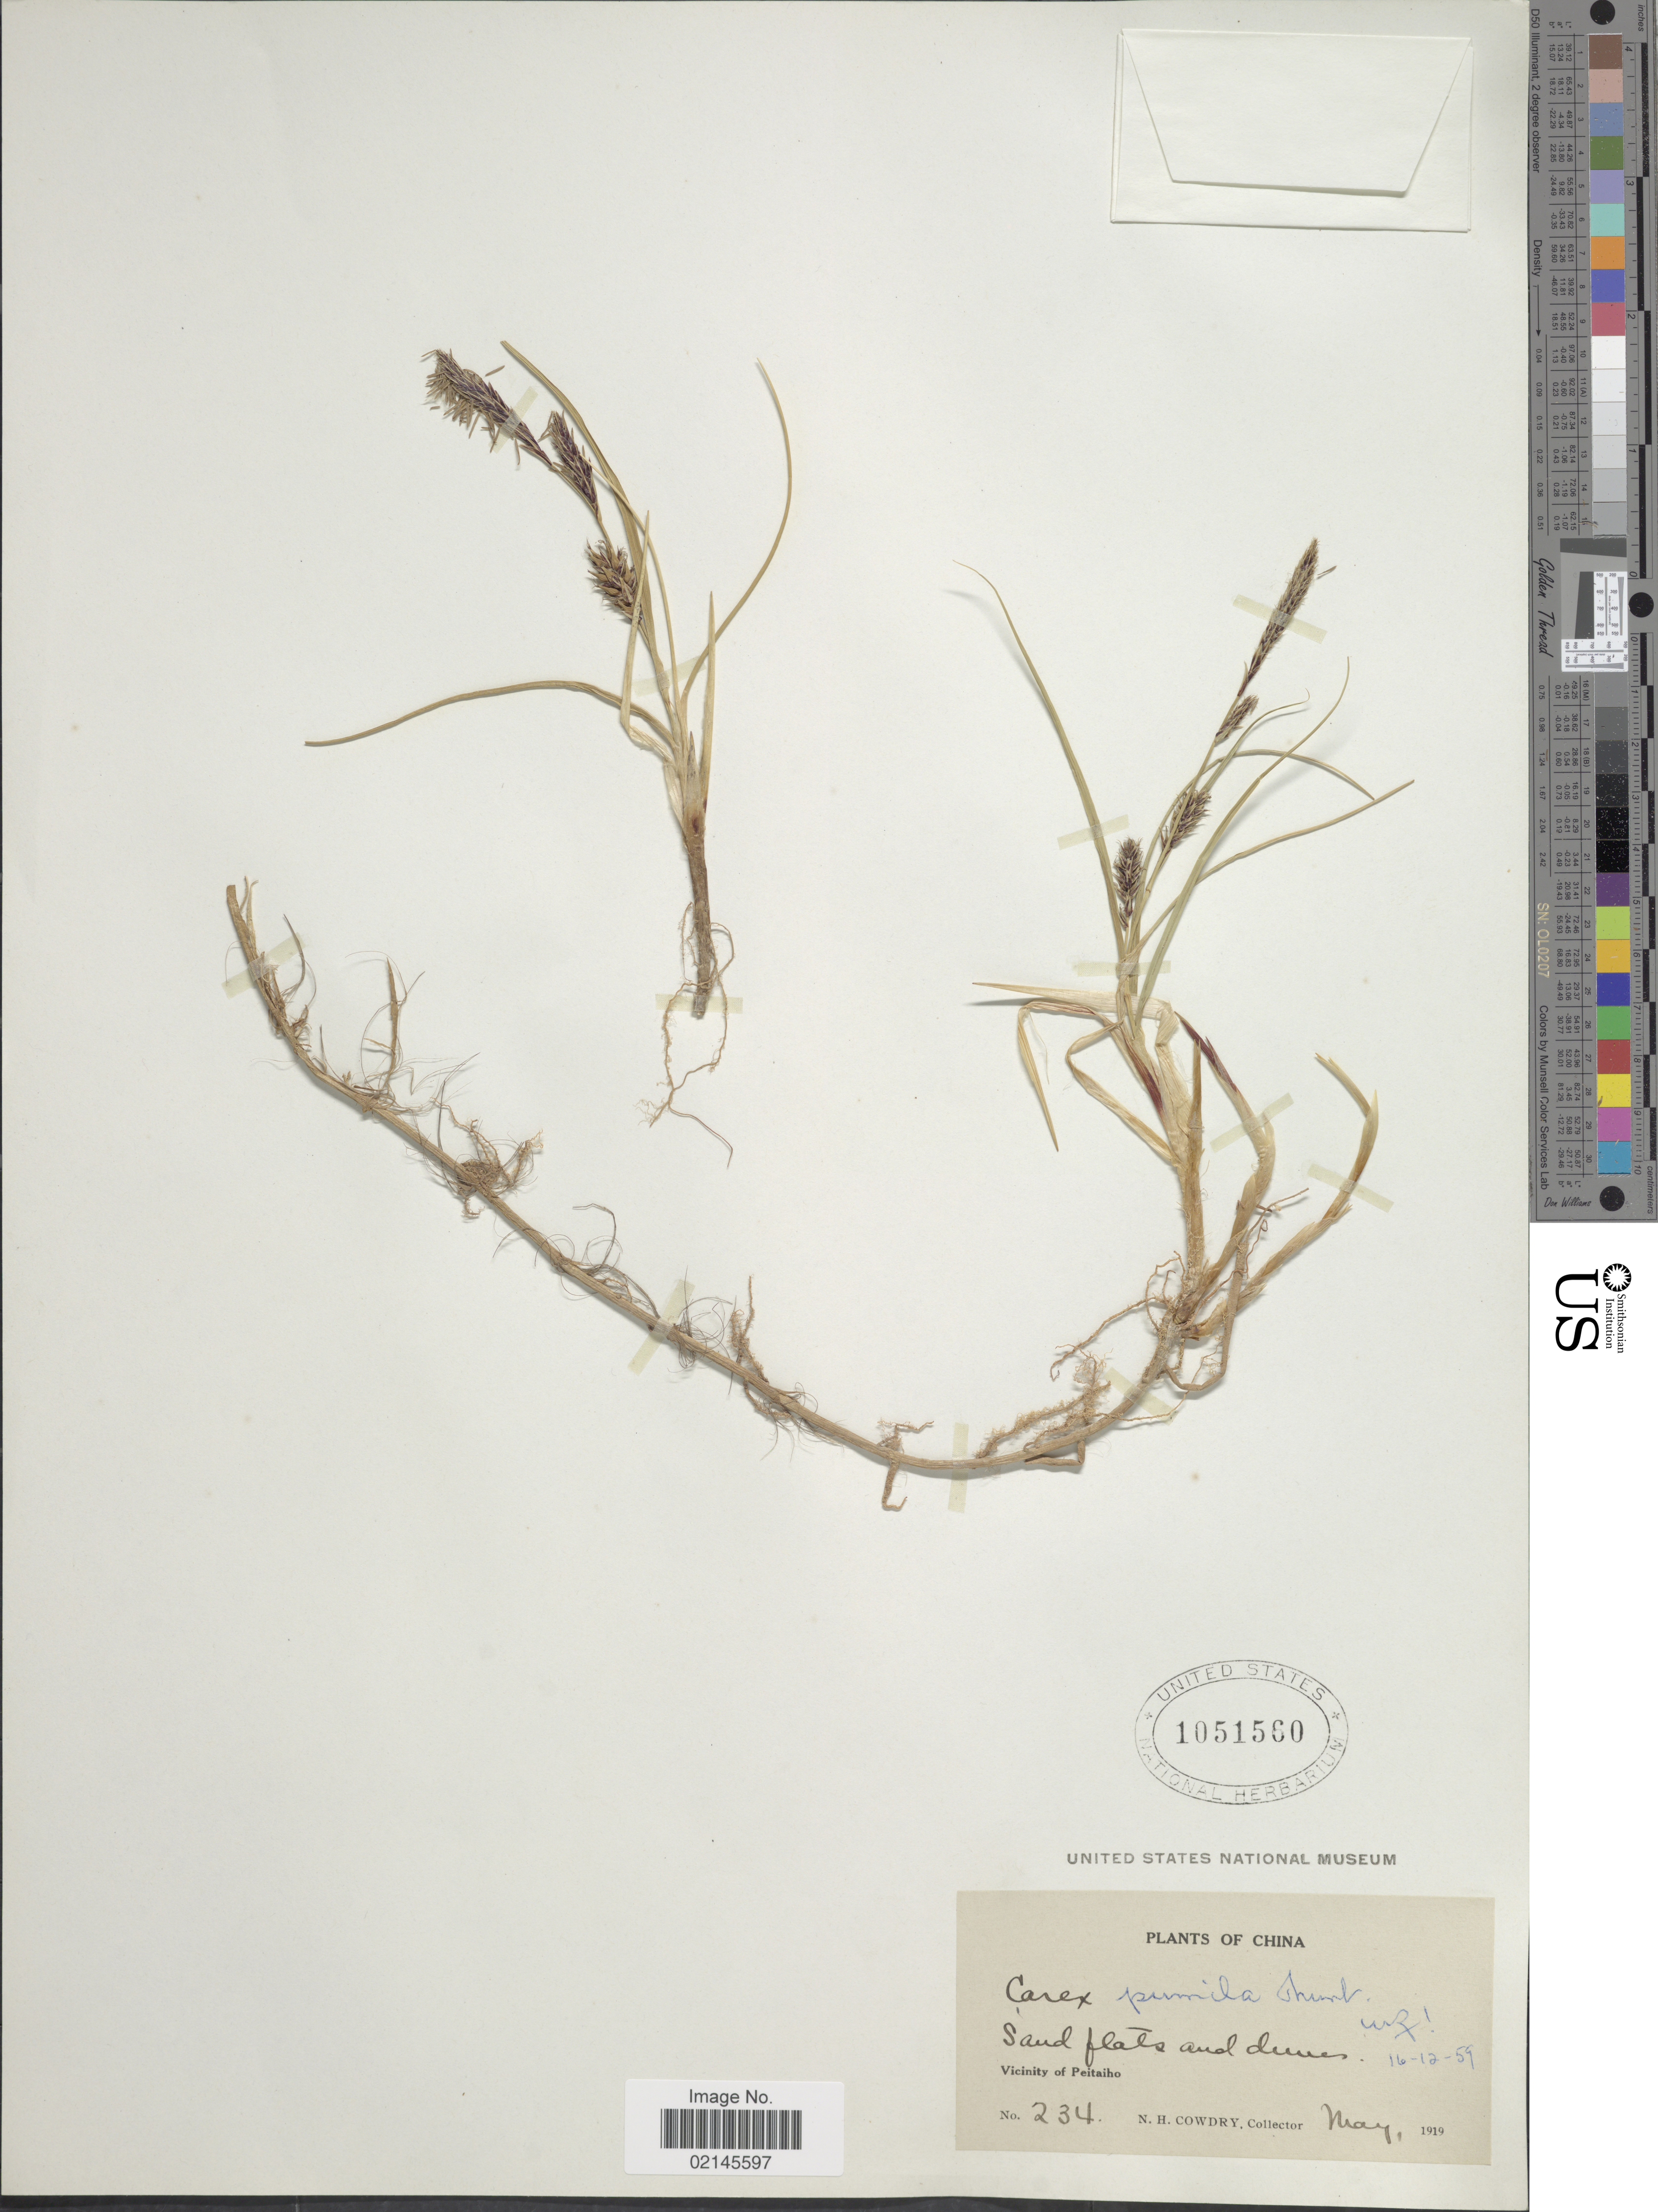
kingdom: Plantae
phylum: Tracheophyta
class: Liliopsida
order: Poales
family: Cyperaceae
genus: Carex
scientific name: Carex pumila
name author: Thunb.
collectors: N. H. Cowdry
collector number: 234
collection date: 1919-05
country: China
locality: Vicinity of Peitaibo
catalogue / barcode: US 1051560